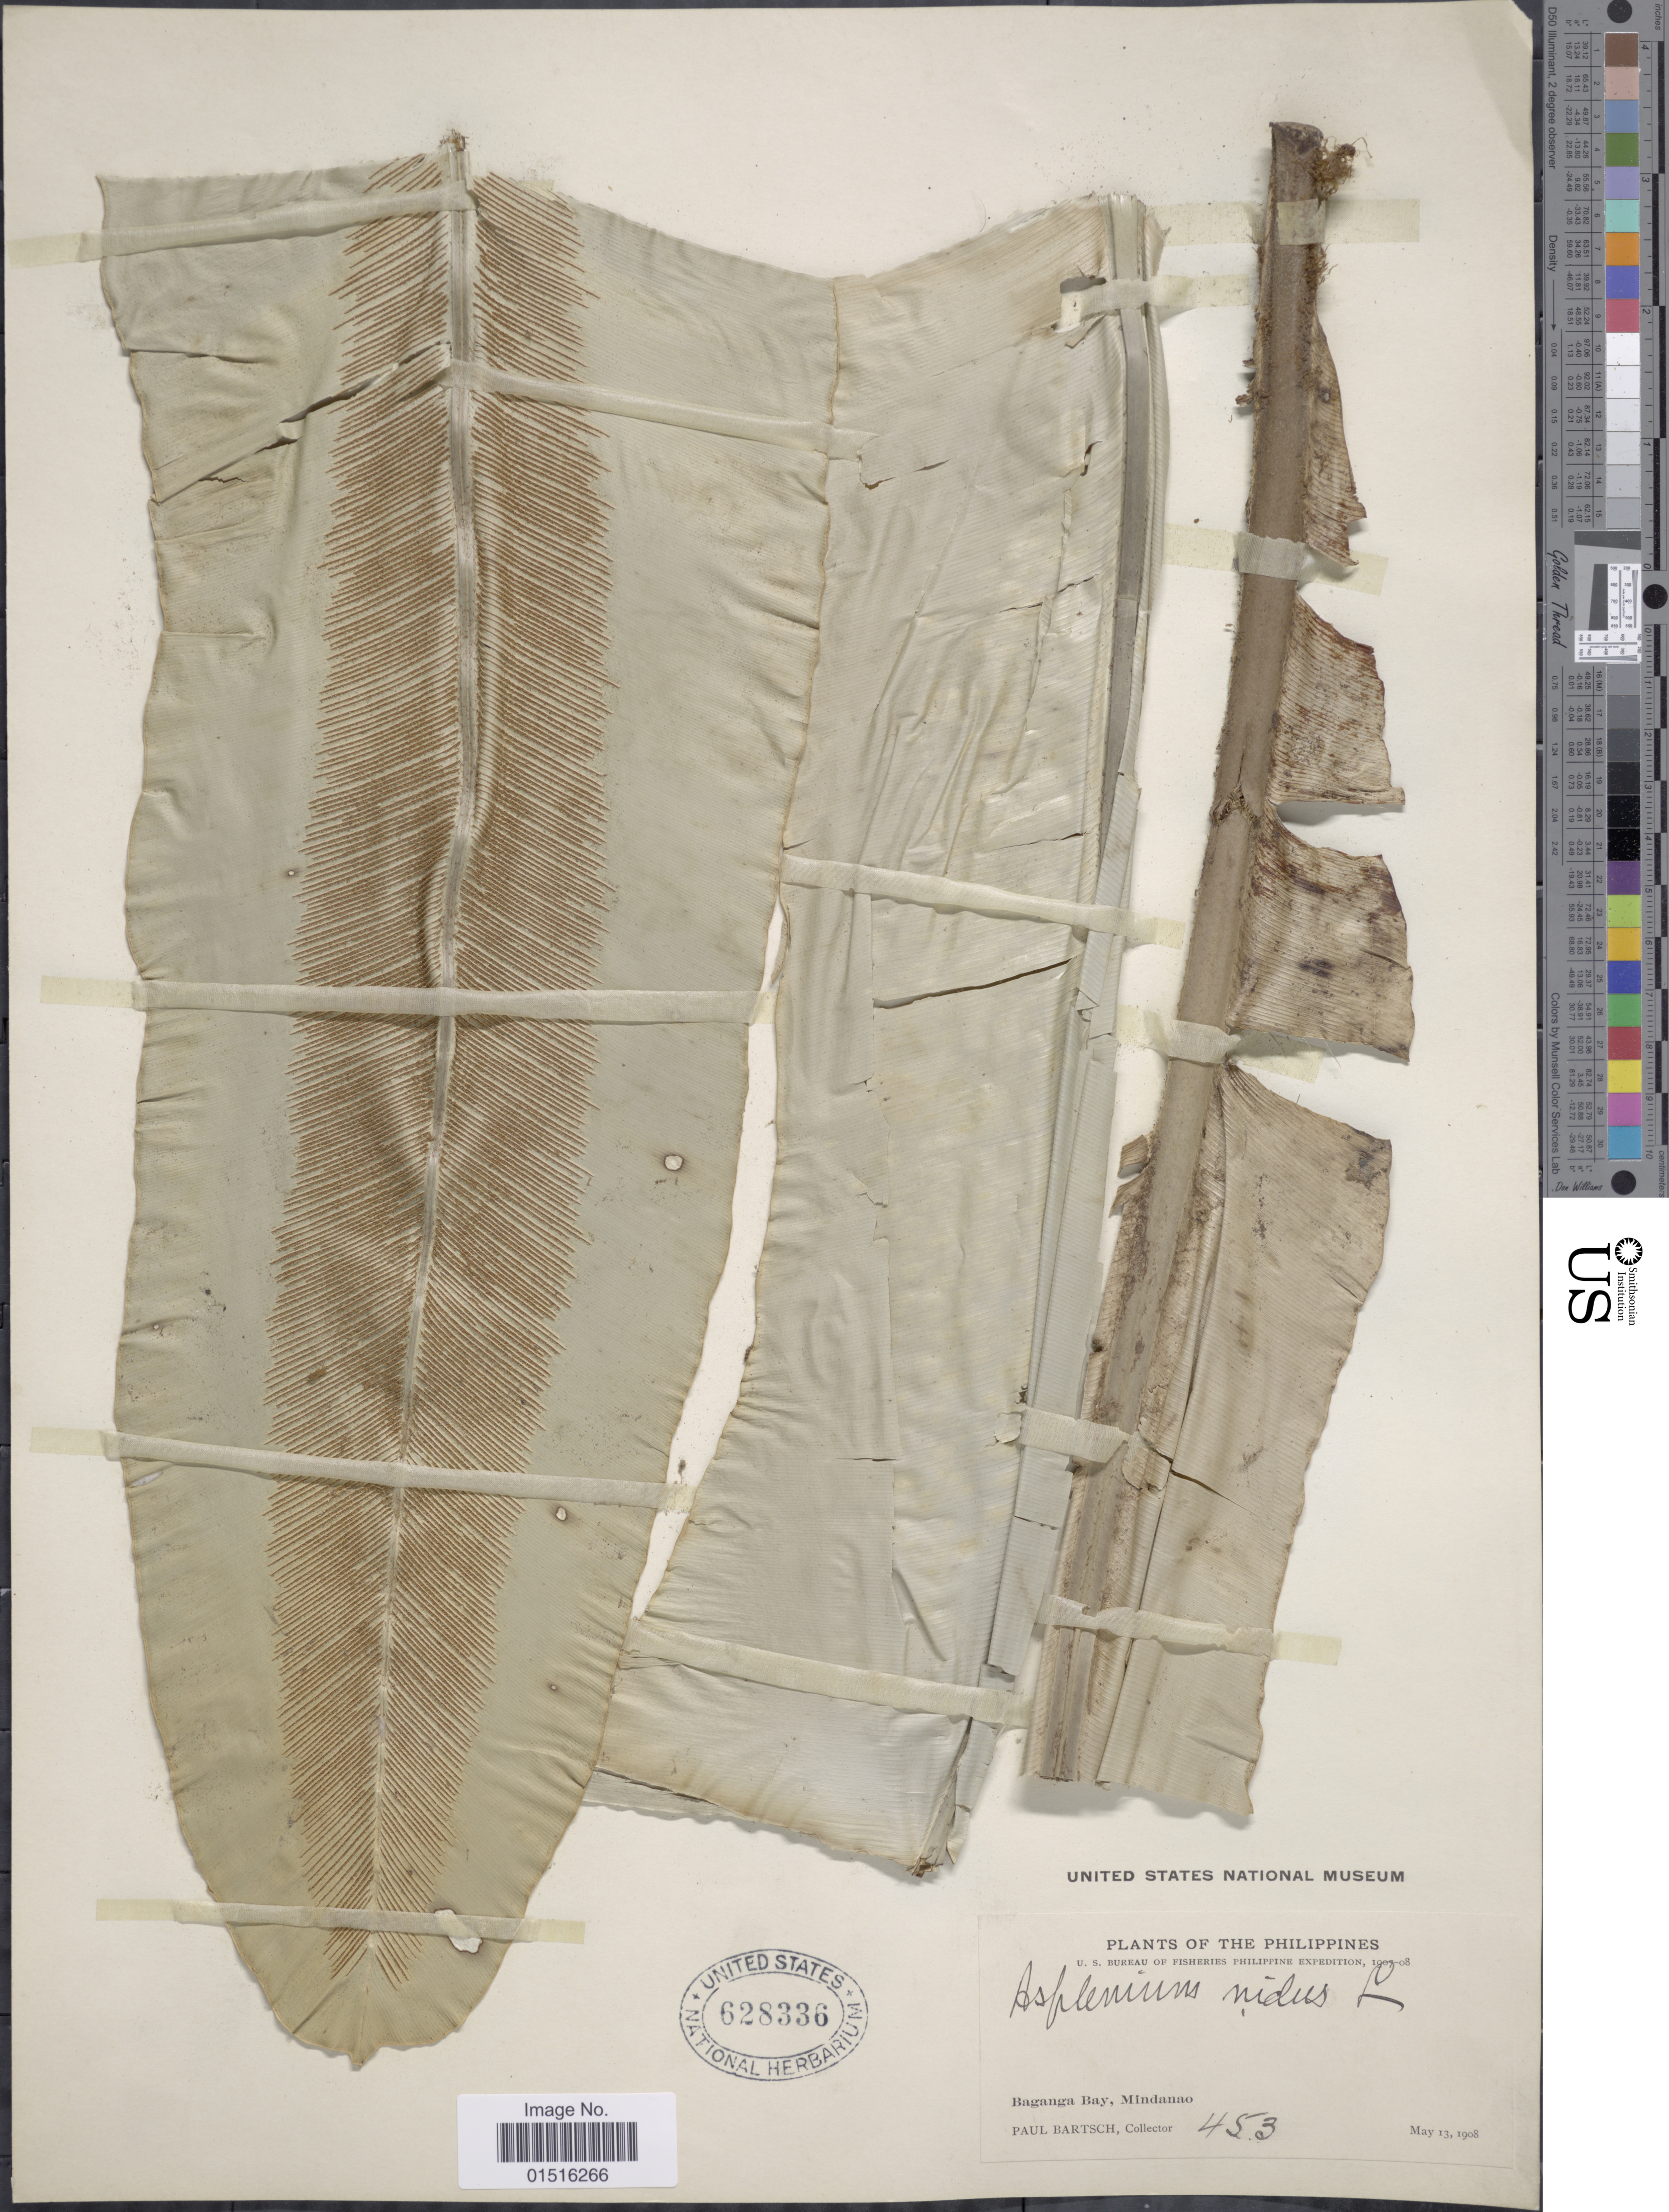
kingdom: Plantae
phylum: Tracheophyta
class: Polypodiopsida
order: Polypodiales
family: Aspleniaceae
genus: Asplenium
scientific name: Asplenium ellipticum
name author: (Fée) Copel.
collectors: P. Bartsch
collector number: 453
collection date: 1908-05-13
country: Philippines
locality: Baganga Bay, mindanao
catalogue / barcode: US 628336